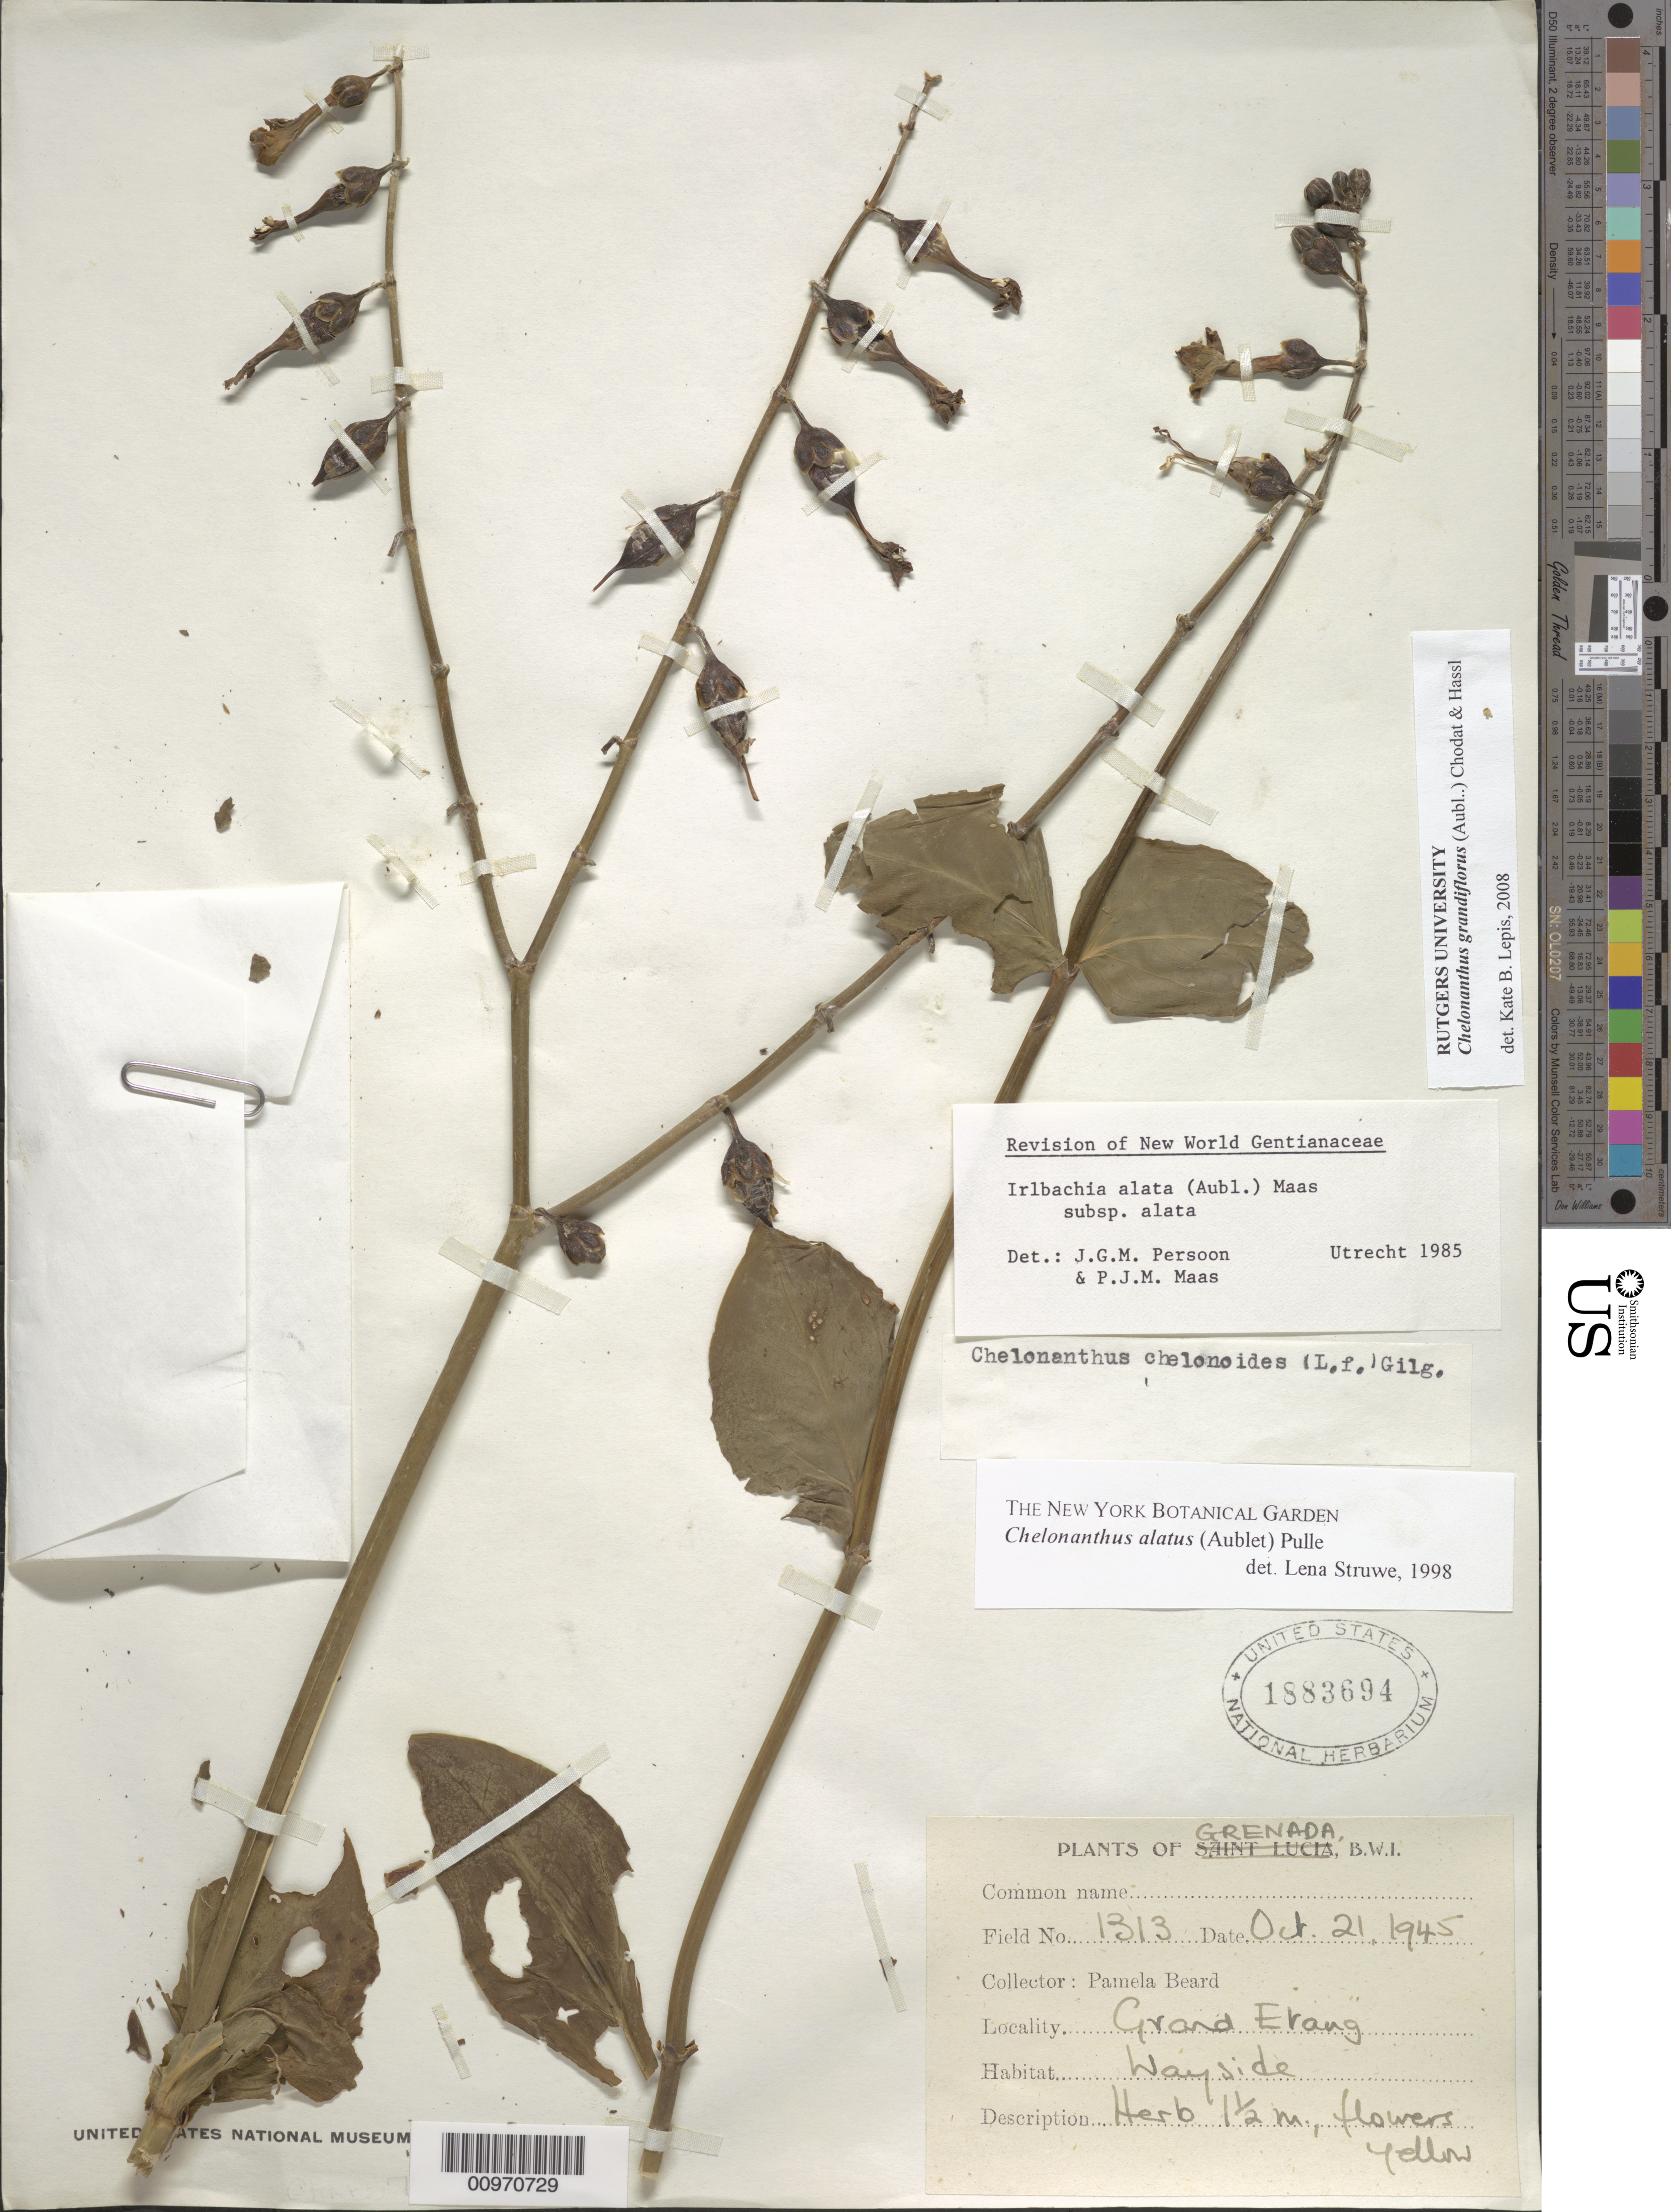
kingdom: Plantae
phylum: Tracheophyta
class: Magnoliopsida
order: Gentianales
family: Gentianaceae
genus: Chelonanthus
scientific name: Chelonanthus grandiflorus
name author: (Aubl.) Chodat & Hassl.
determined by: Lepis, Kate B.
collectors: P. Beard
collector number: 1313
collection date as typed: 21 Oct 1945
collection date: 1945-10-21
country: Grenada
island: Grenada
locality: Grand Etang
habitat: Wayside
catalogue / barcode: US 1883694